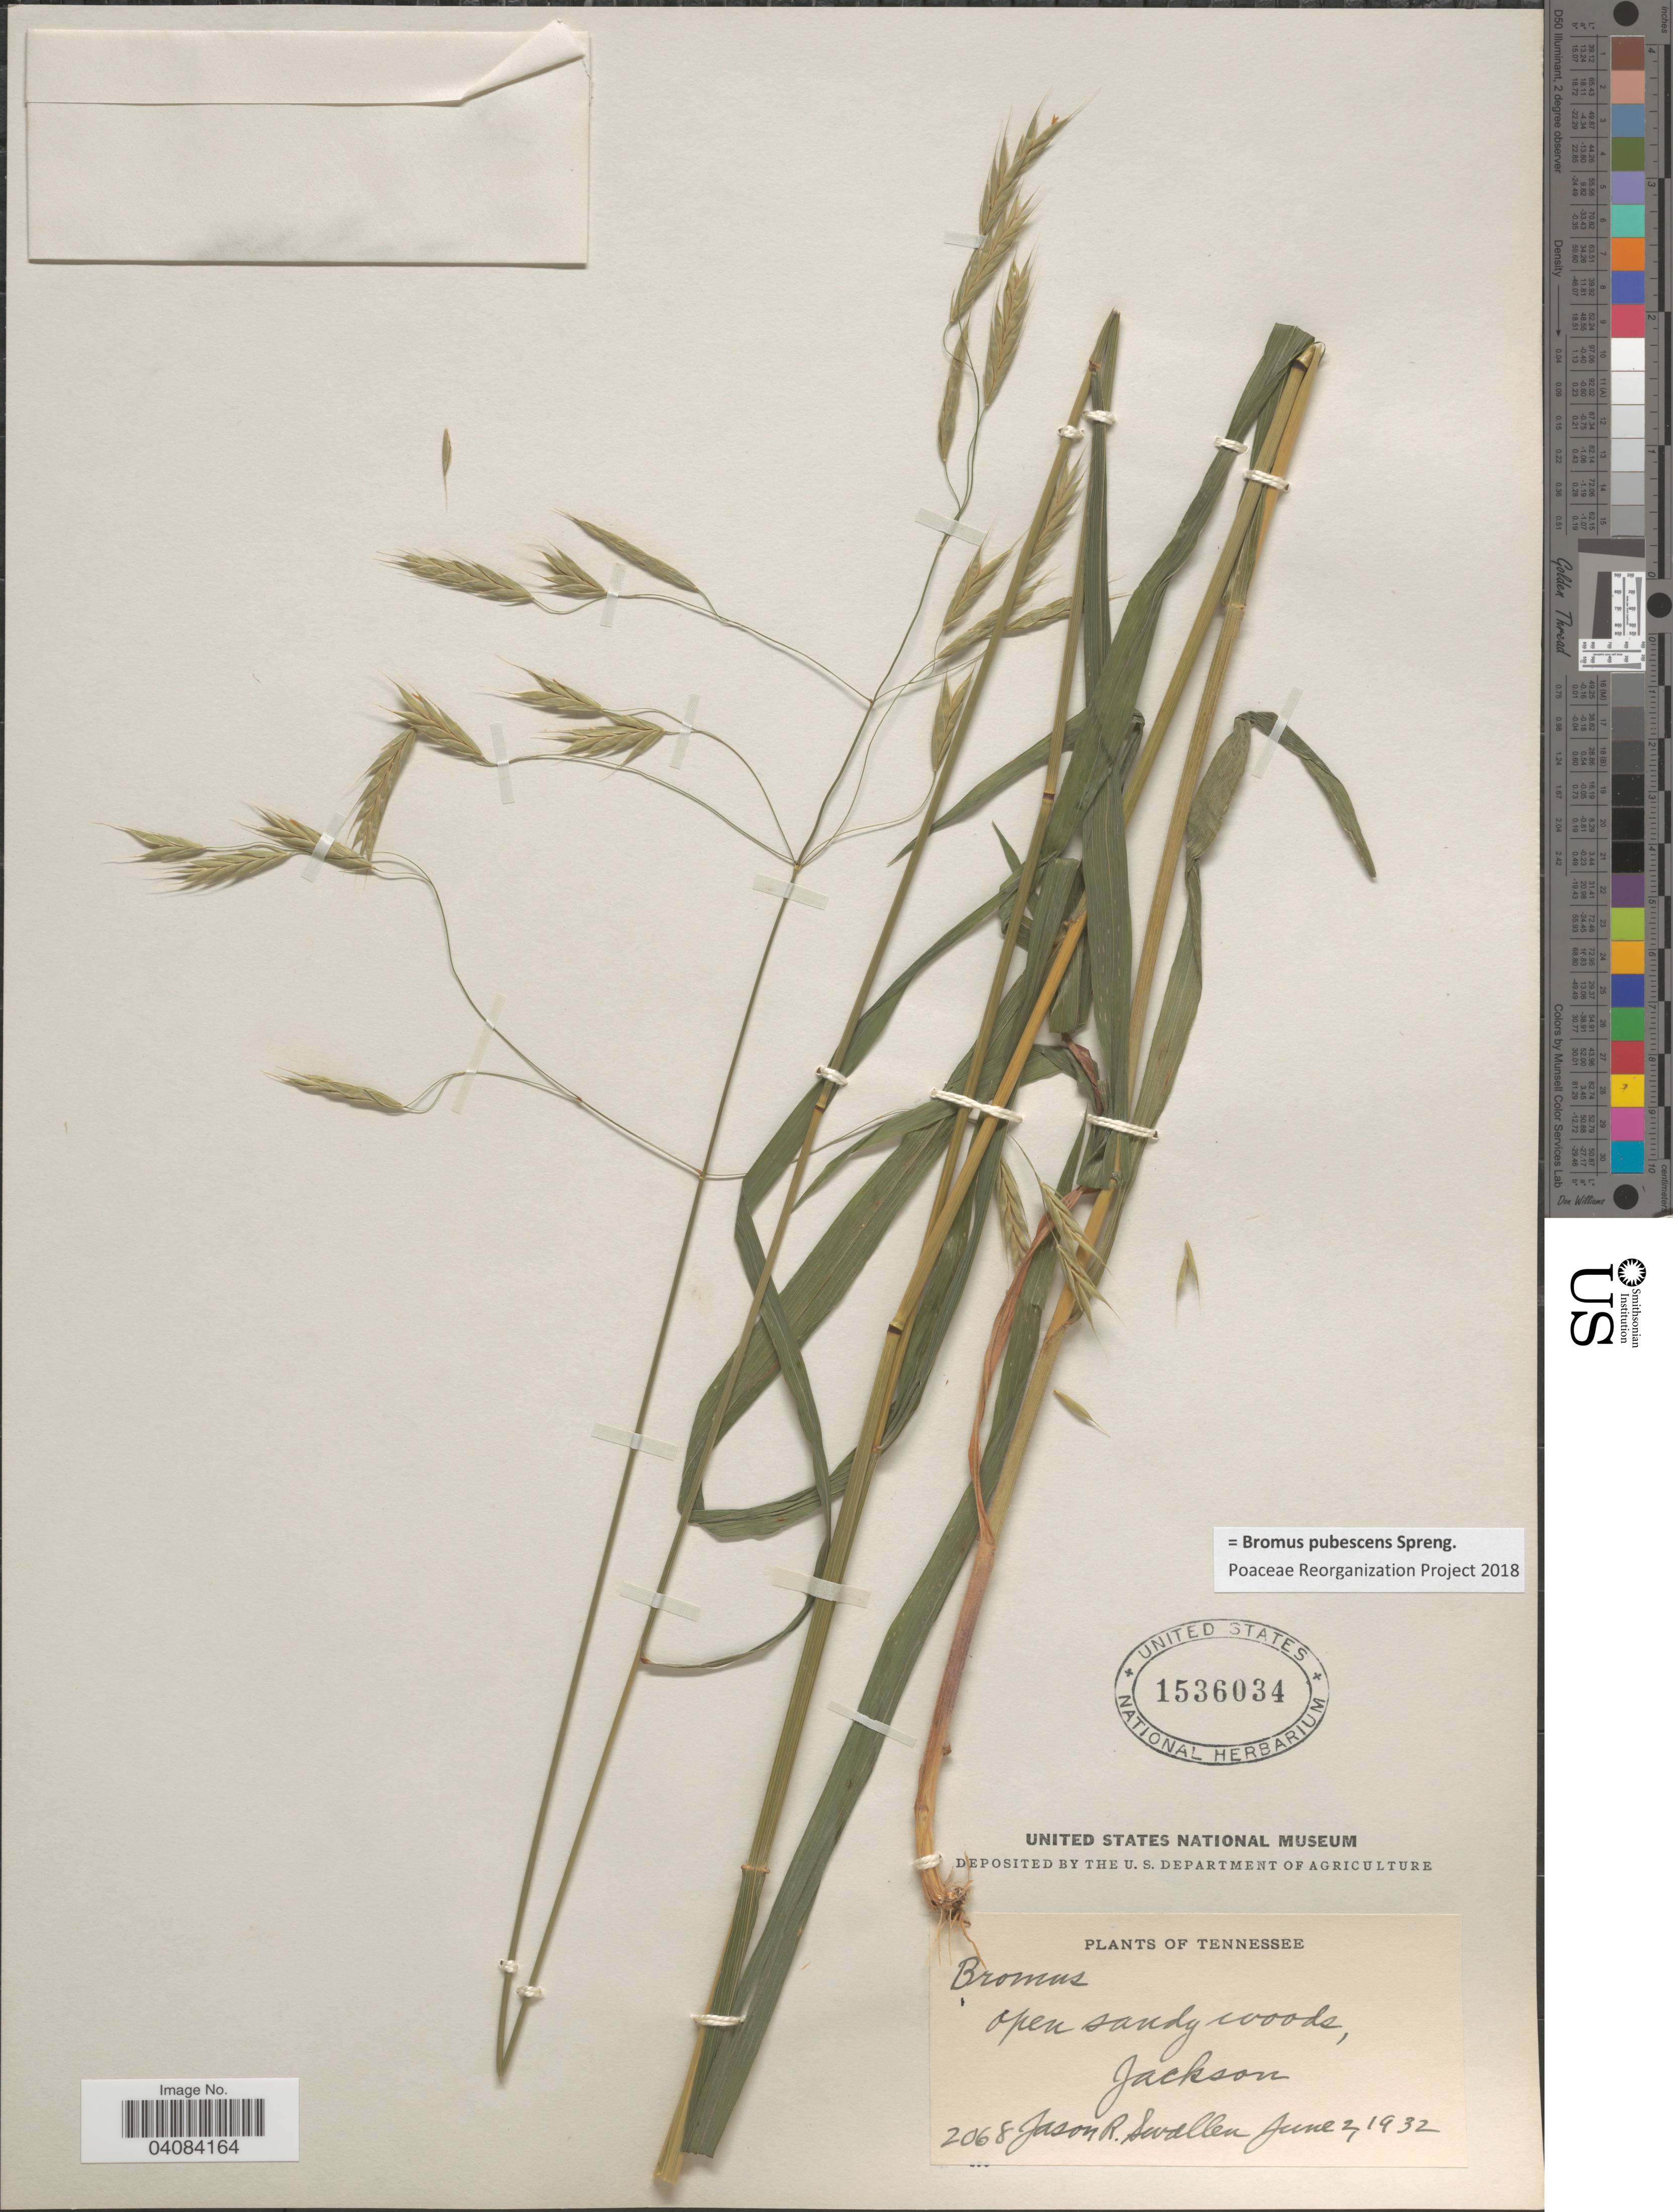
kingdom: Plantae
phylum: Tracheophyta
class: Liliopsida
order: Poales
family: Poaceae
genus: Bromus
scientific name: Bromus pubescens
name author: Muhl. ex Willd.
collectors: J. R. Swallen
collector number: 2068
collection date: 1932-06-02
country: United States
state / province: Tennessee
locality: Jackson.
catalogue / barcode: US 1536034